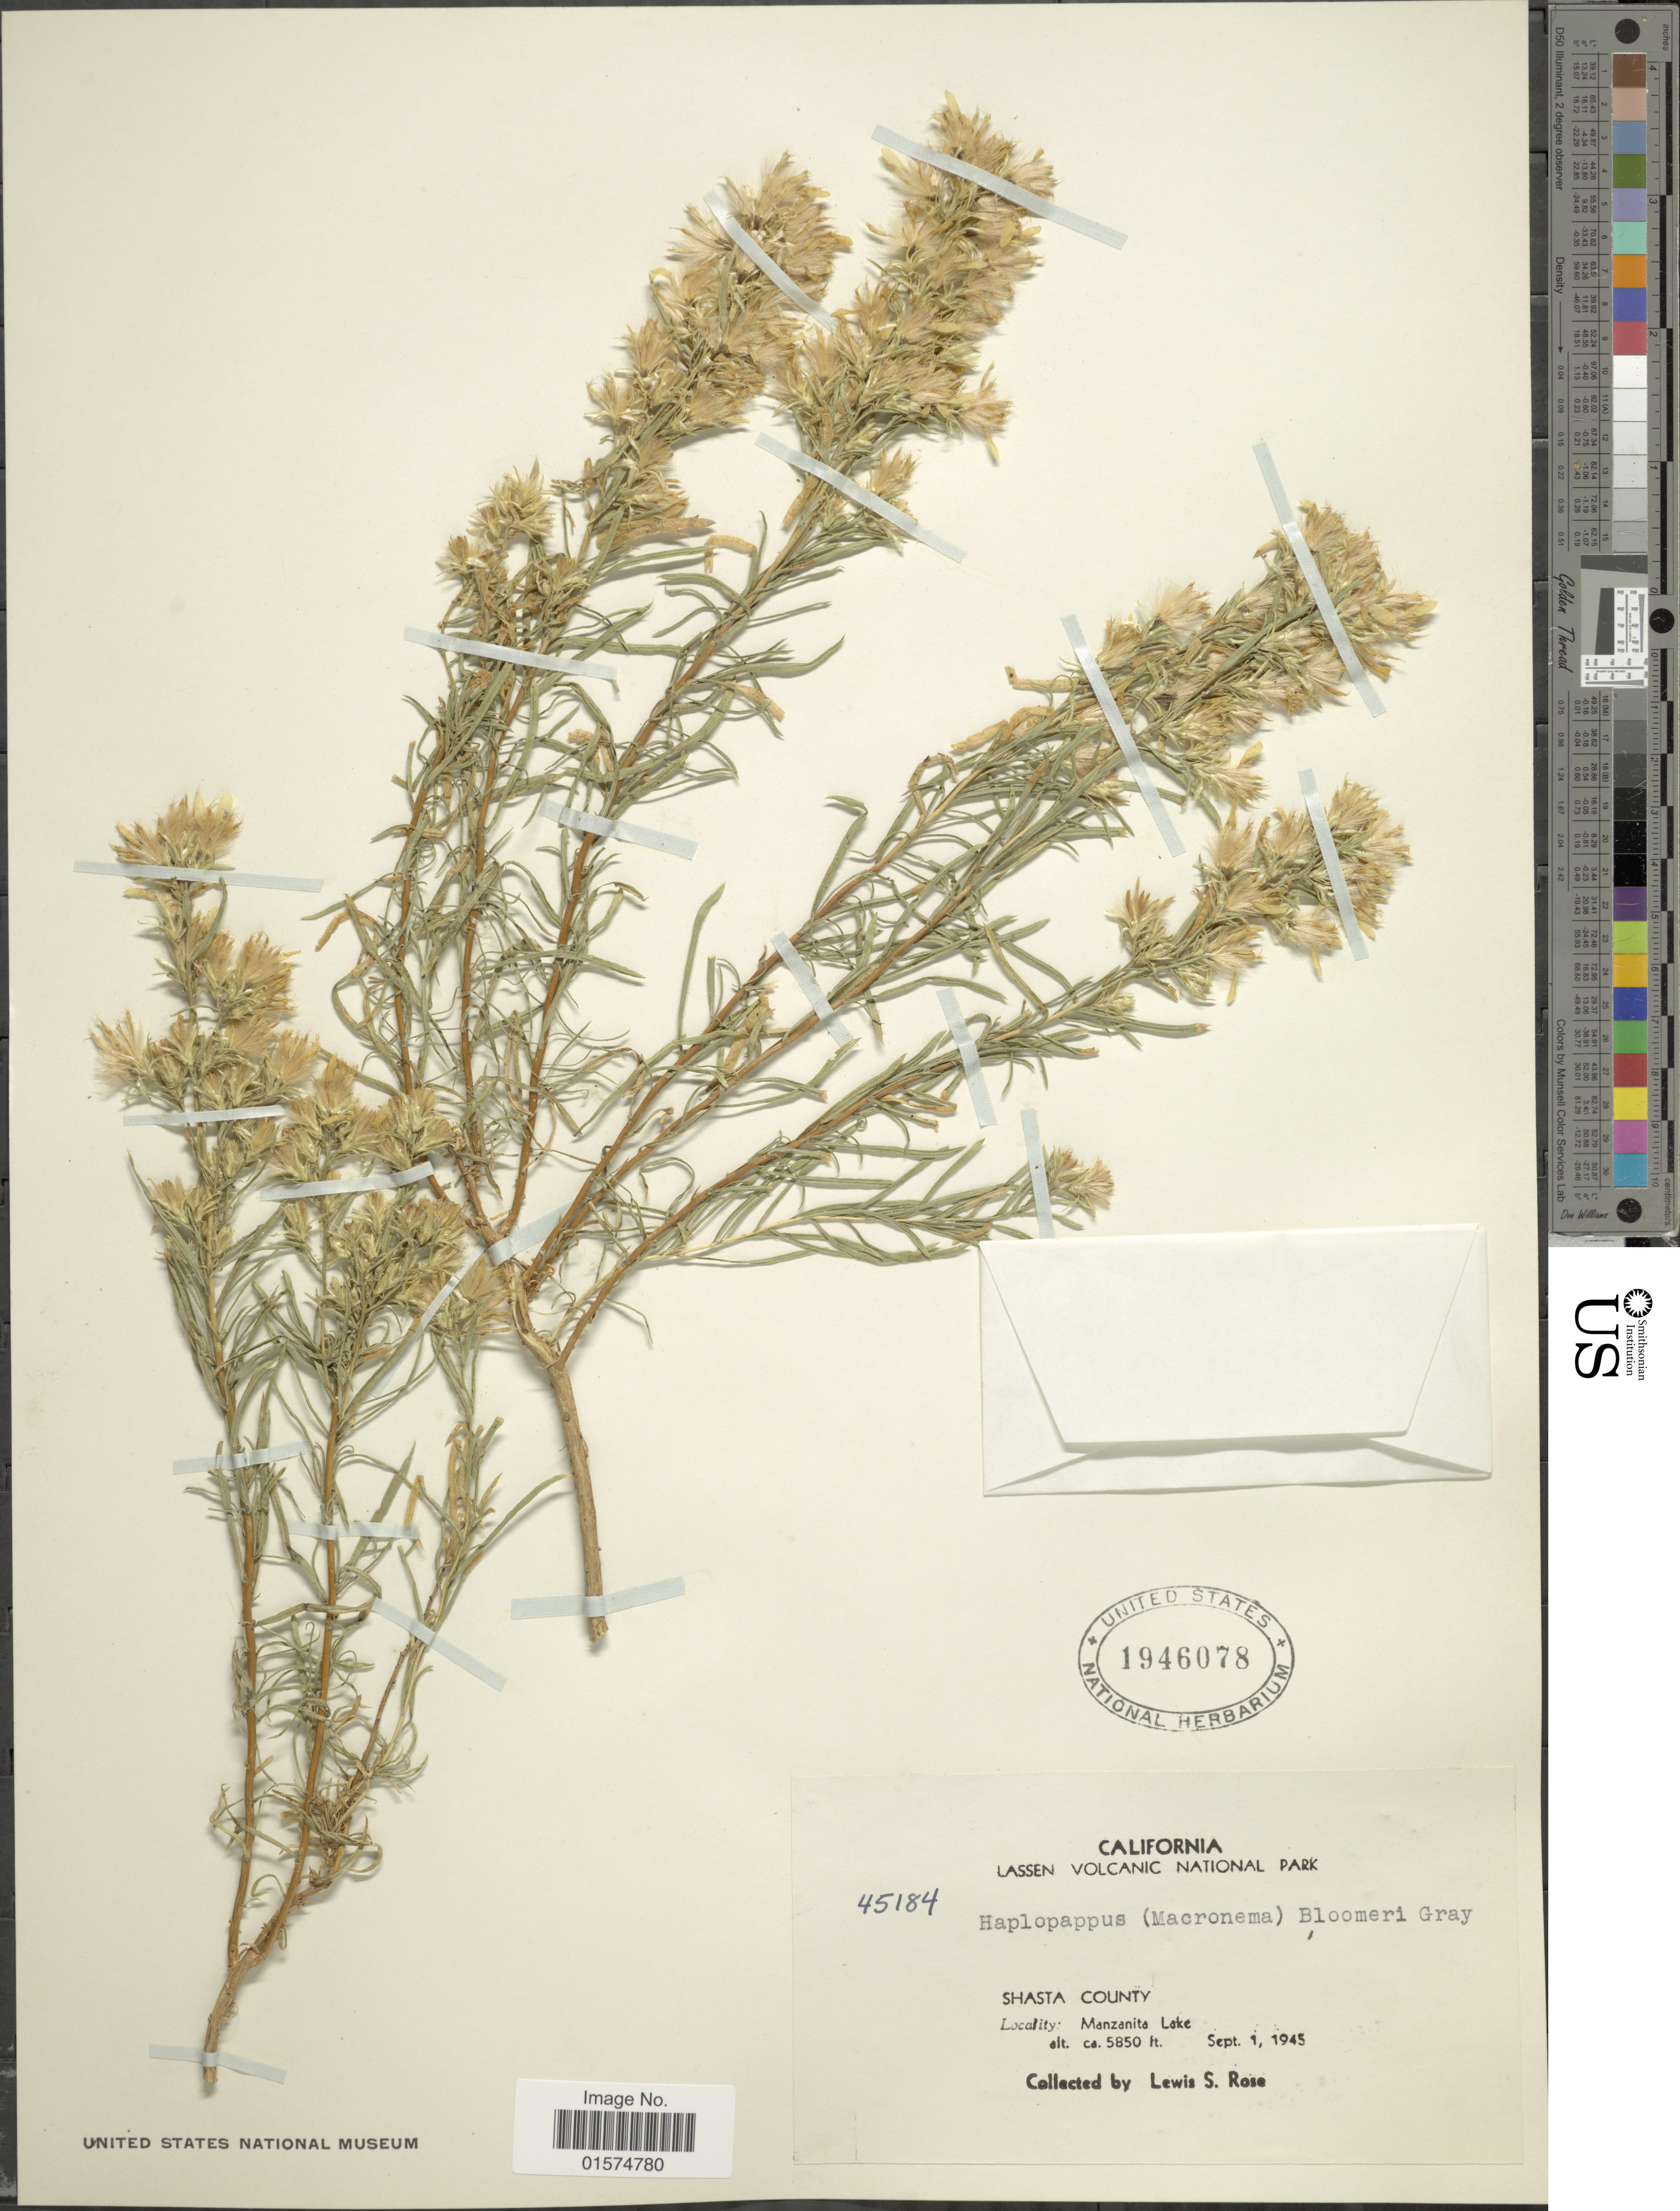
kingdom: Plantae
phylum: Tracheophyta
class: Magnoliopsida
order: Asterales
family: Asteraceae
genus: Ericameria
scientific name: Ericameria bloomeri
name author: (A. Gray) J.F. Macbr.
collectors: L. S. Rose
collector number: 45184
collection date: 1945-09-01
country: United States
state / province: California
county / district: Shasta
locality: Lassen Volcanic National Park. Shasta County. Manzanita Lake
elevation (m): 1783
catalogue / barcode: US 1946078